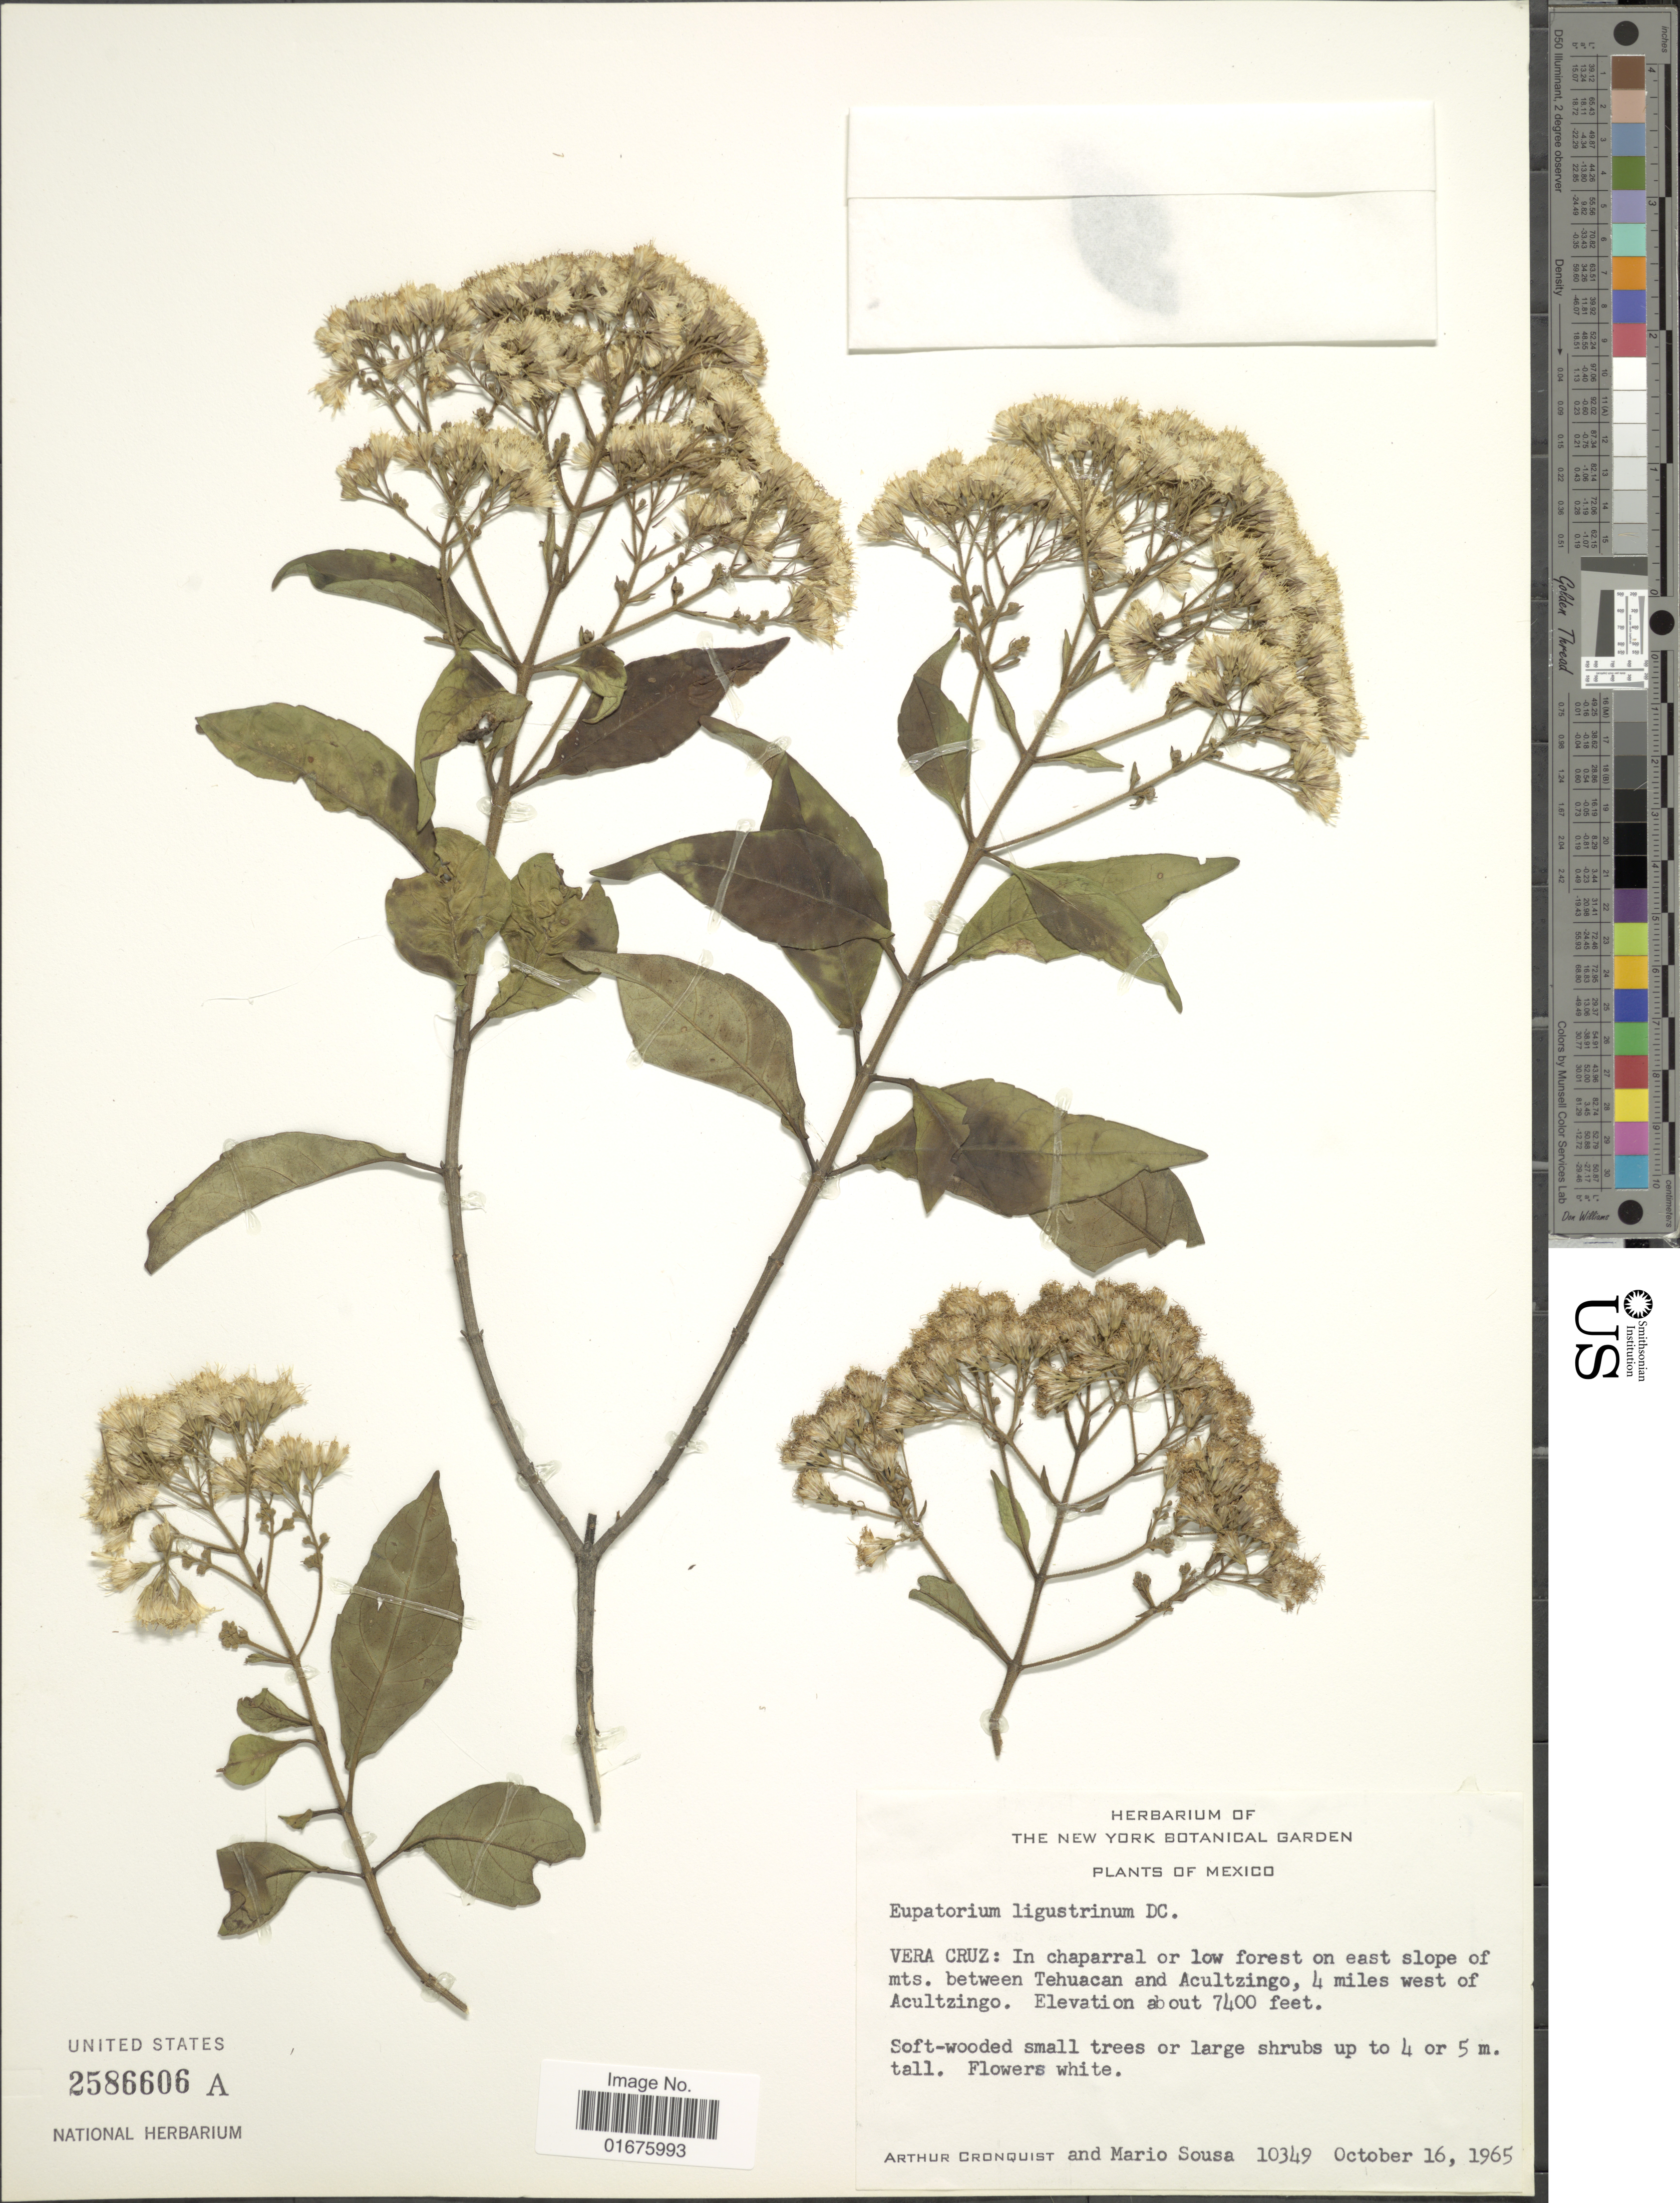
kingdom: Plantae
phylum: Tracheophyta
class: Magnoliopsida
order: Asterales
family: Asteraceae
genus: Ageratina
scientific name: Ageratina ligustrina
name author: (DC.) R.M. King & H. Rob.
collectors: A. J. Cronquist & M. Sousa S.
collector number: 10349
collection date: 1965-10-16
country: Mexico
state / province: Veracruz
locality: Vera Cruz: In chapparal or low forest on east slope of mts. between Tehuacan and Acultzingo, 4 miles west of Acultzingo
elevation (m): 2256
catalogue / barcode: US 2586606A